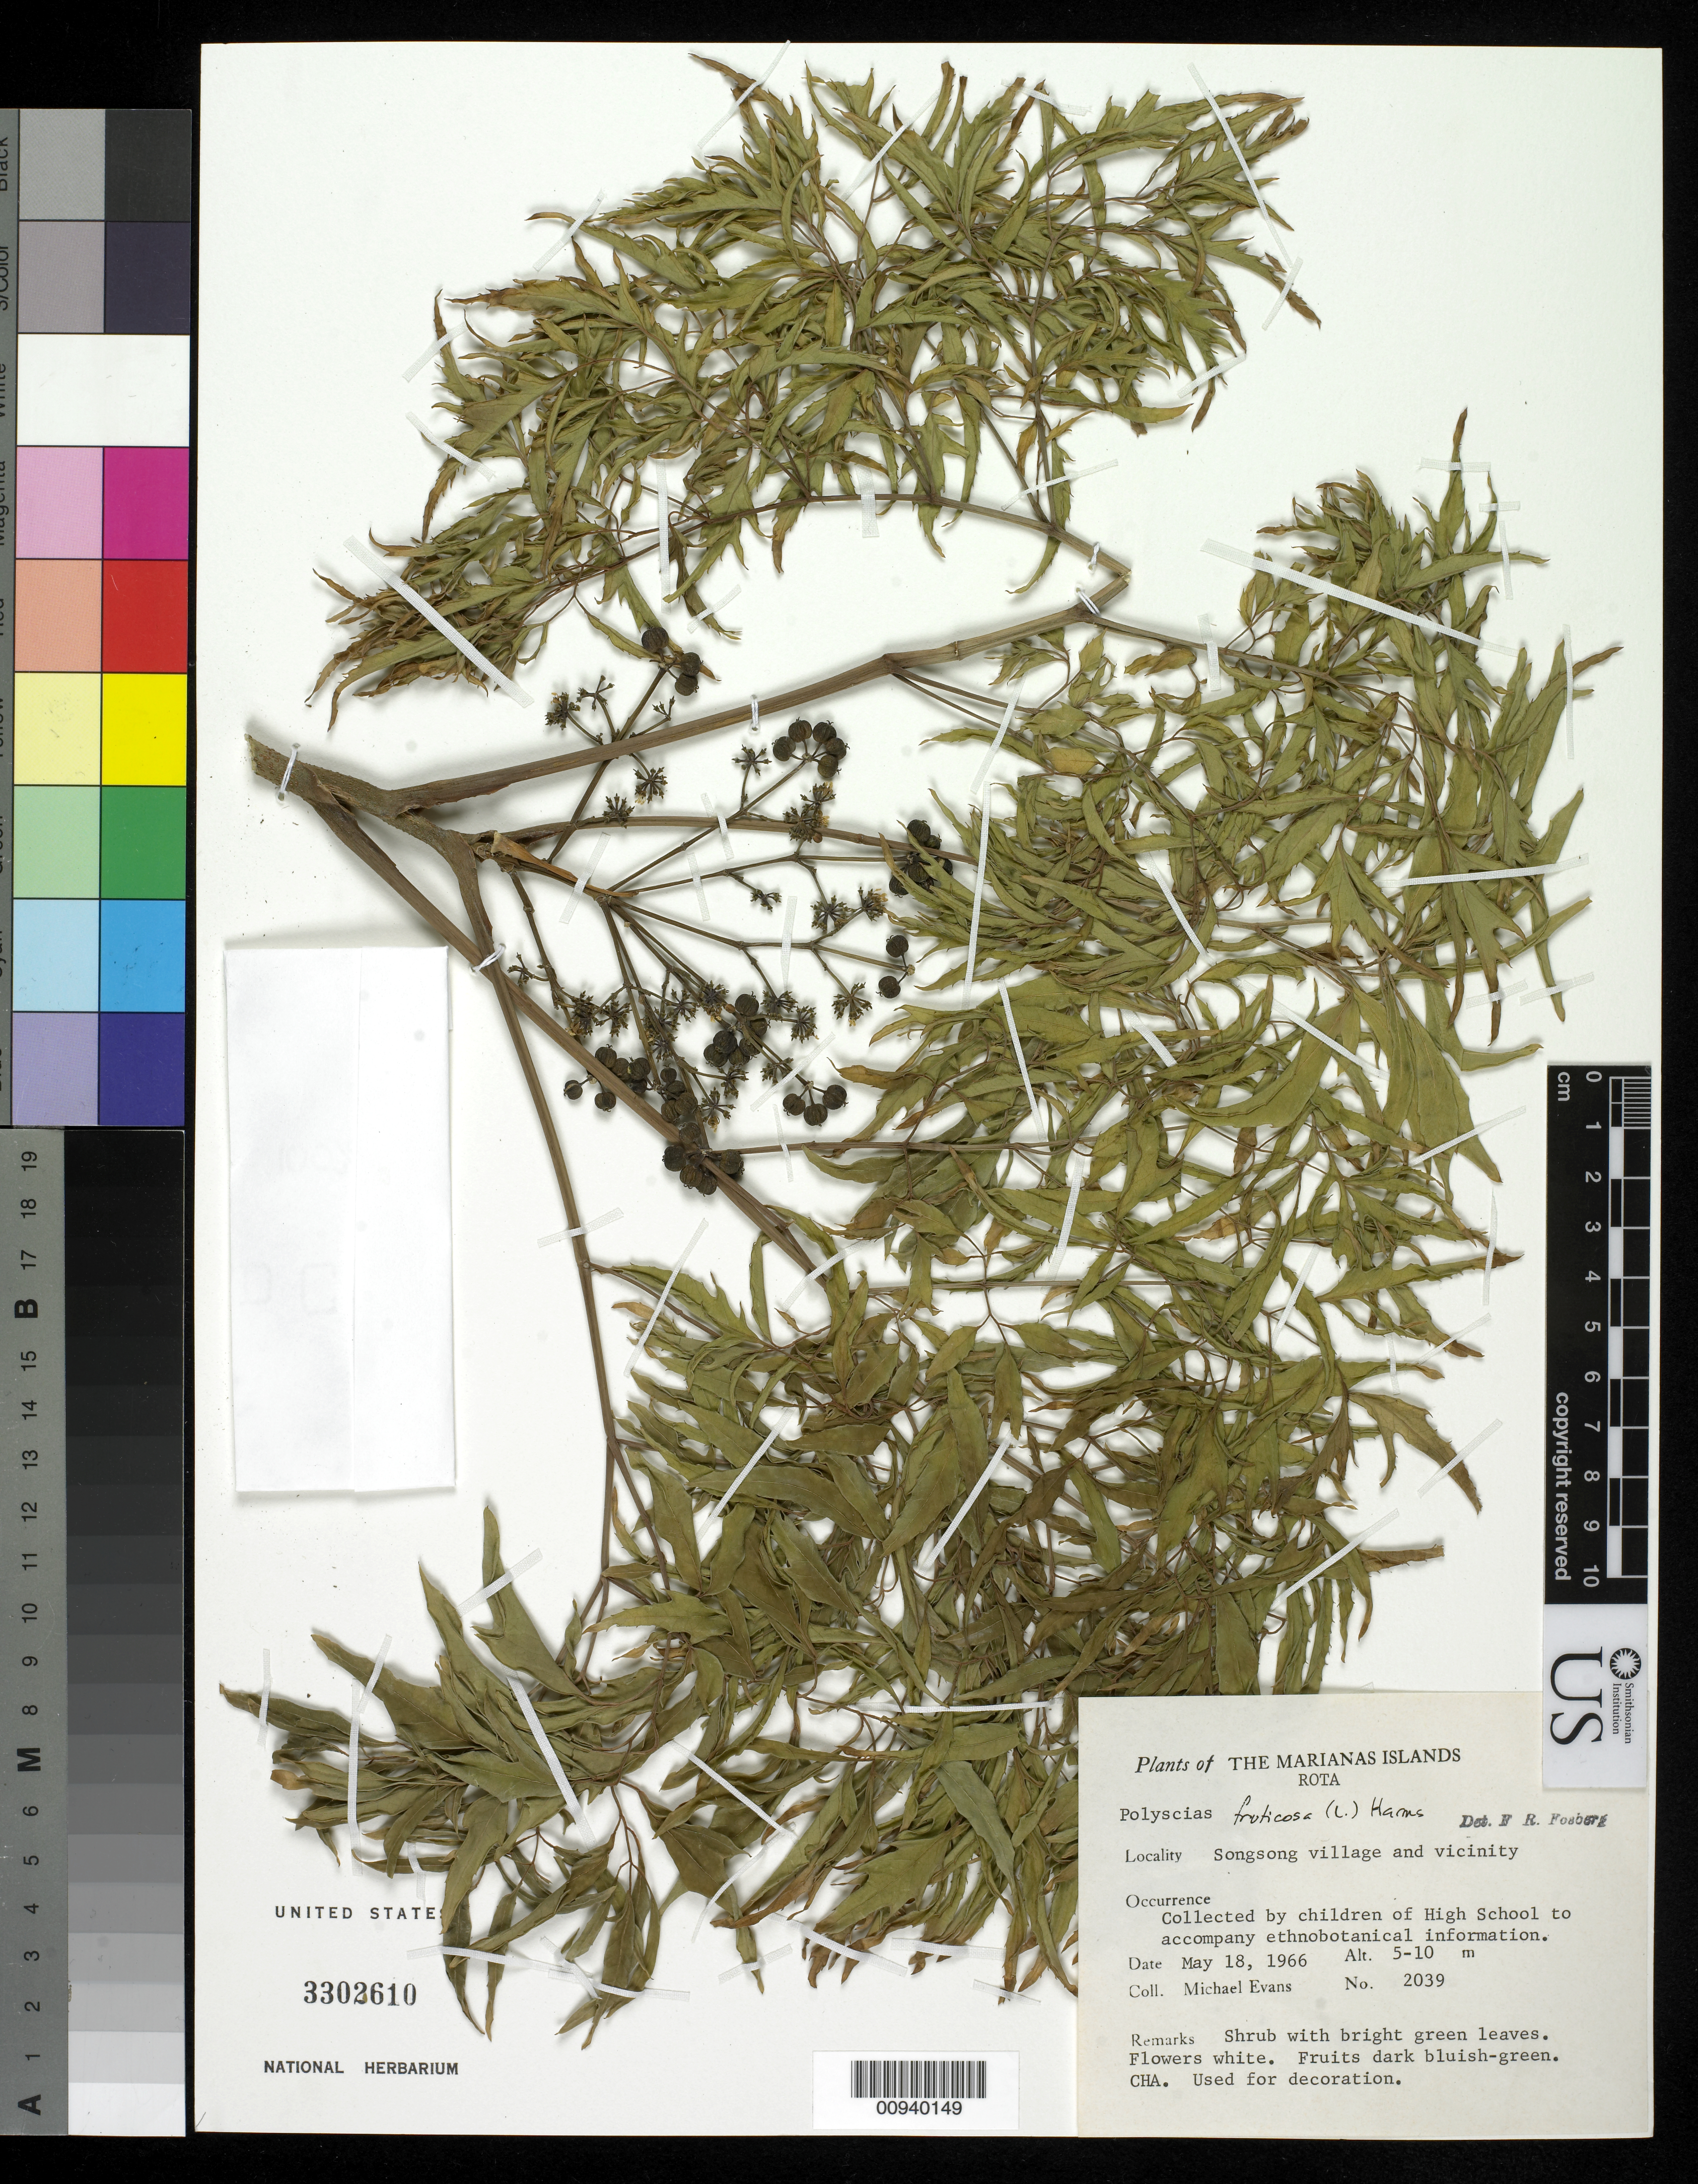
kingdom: Plantae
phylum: Tracheophyta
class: Magnoliopsida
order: Apiales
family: Araliaceae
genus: Polyscias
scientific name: Polyscias fruticosa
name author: (L.) Harms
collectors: M. Evans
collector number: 2039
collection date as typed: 18 May 1966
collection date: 1966-05-18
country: Northern Mariana Islands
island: Rota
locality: Songsong village and vicinity.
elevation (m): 5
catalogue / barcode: US 3302610